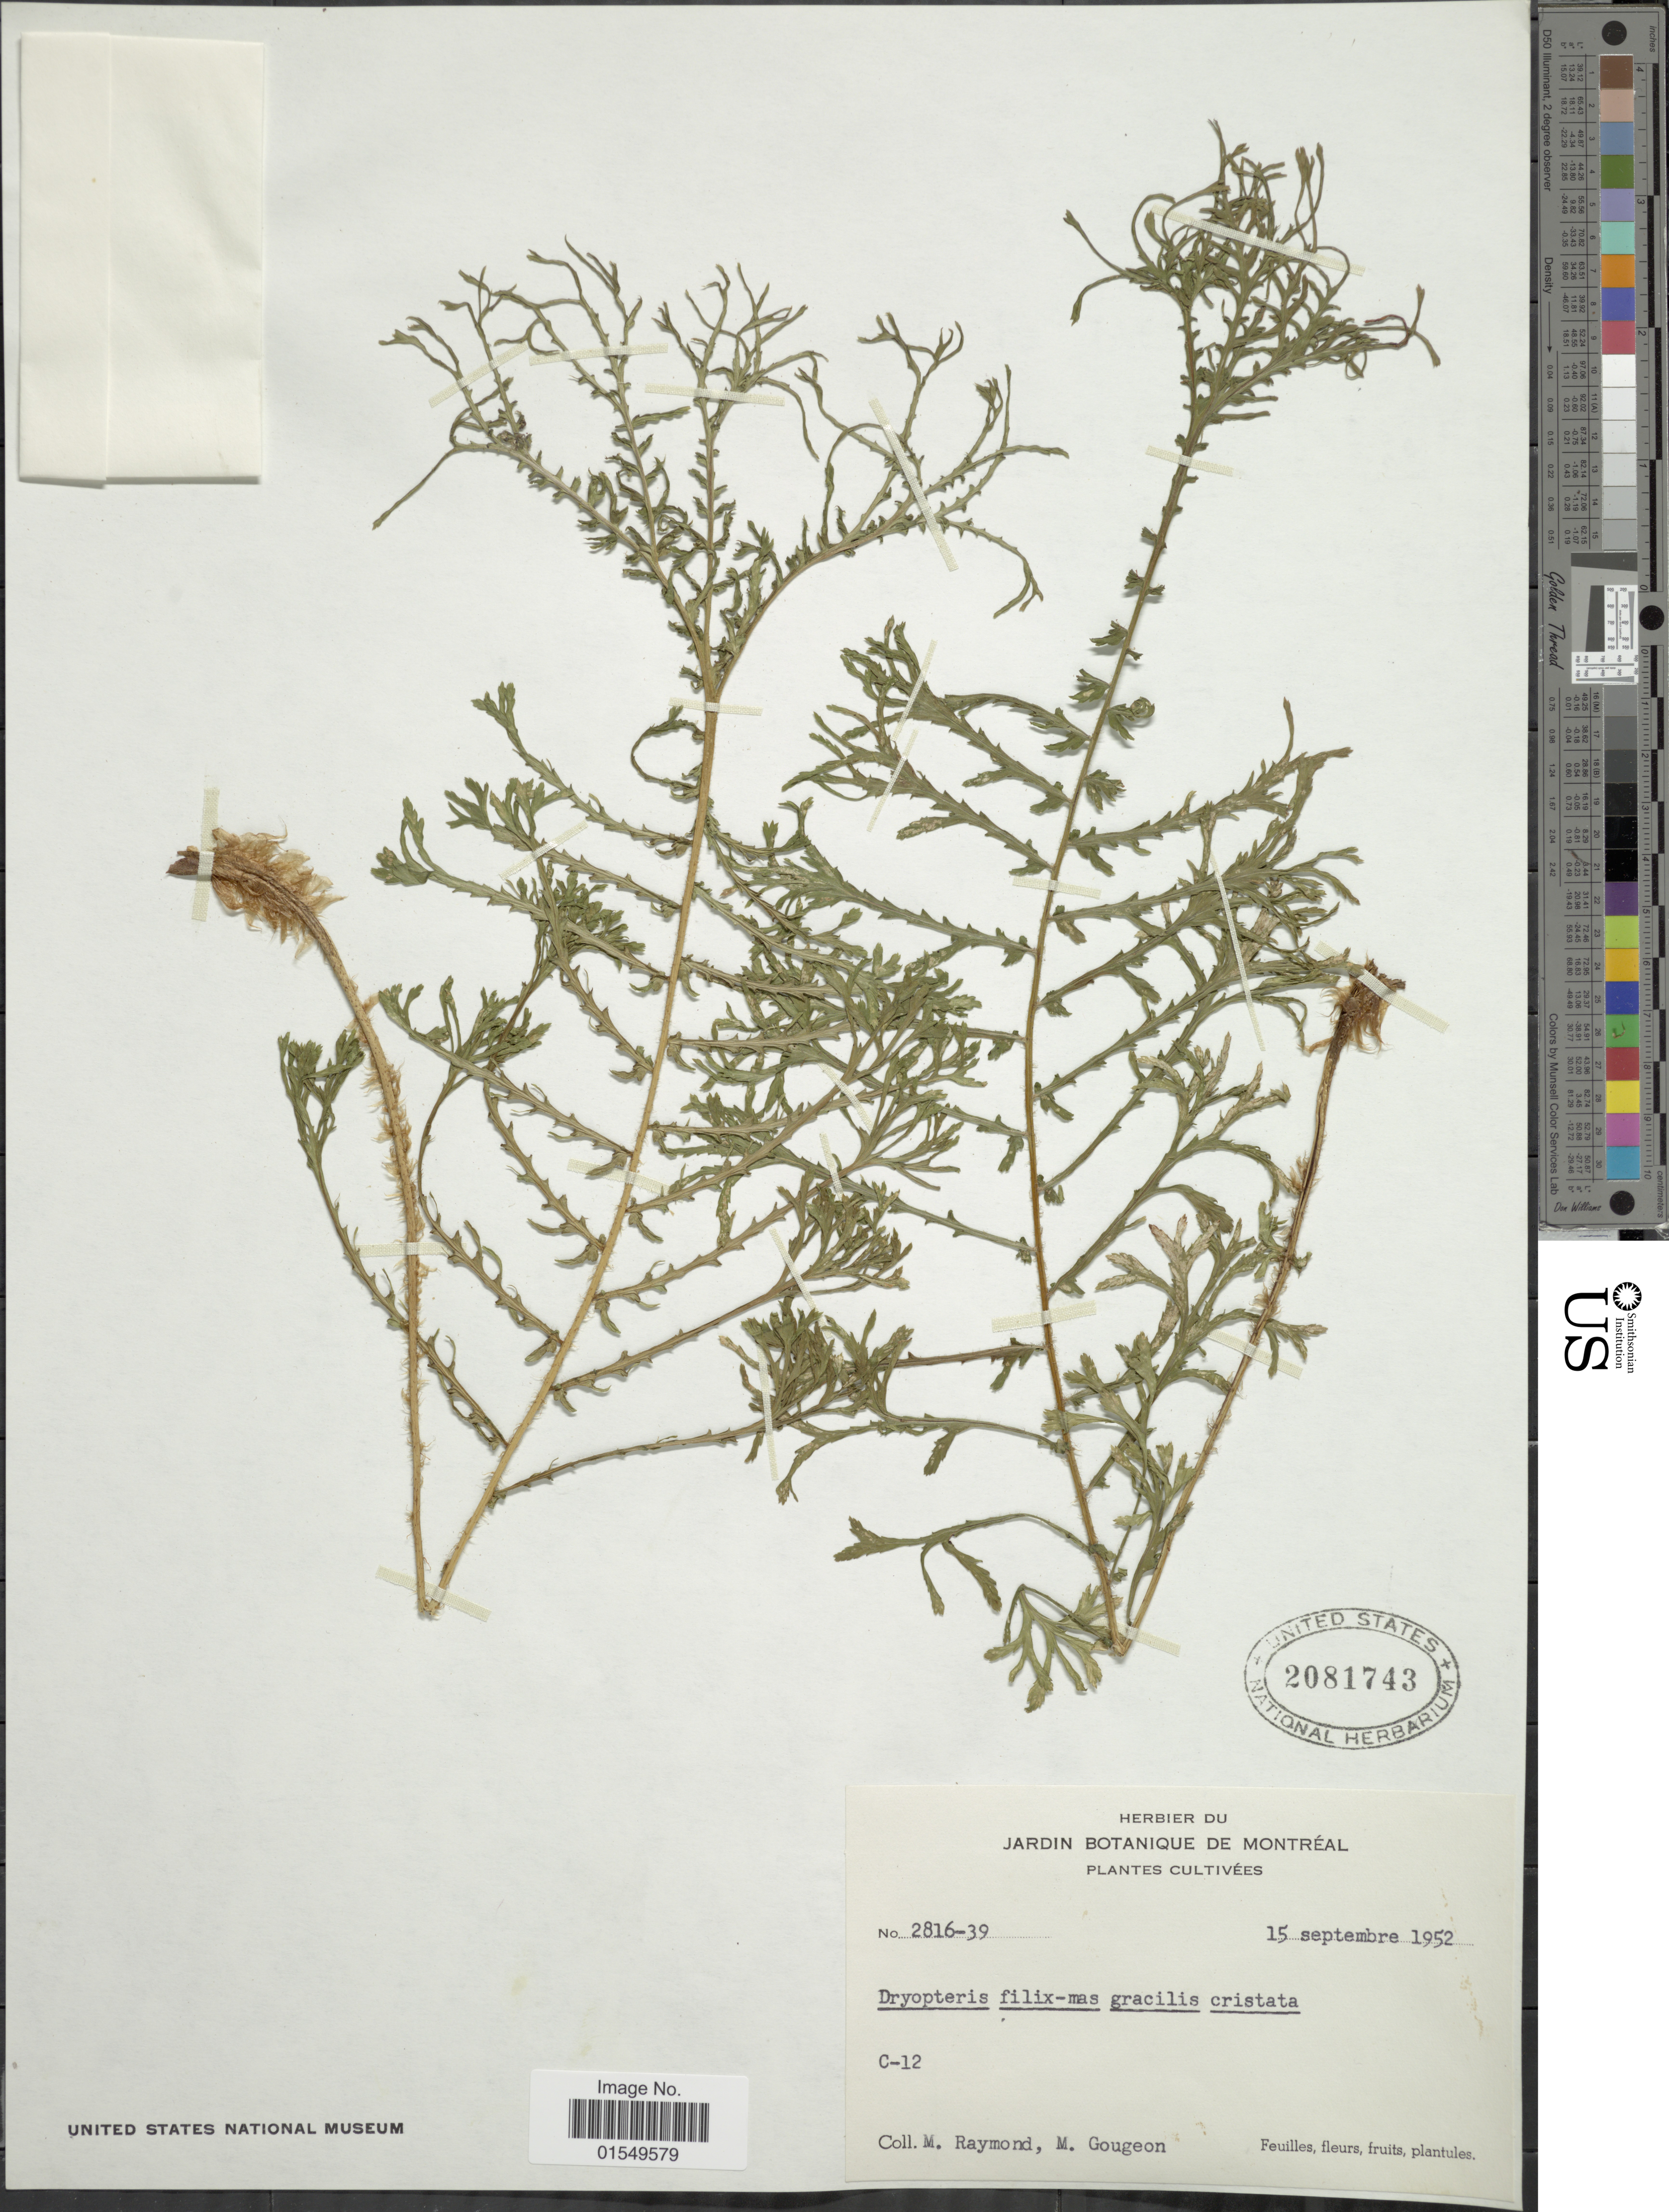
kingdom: Plantae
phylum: Tracheophyta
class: Polypodiopsida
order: Polypodiales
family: Dryopteridaceae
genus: Dryopteris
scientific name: Dryopteris filix-mas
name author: (L.) Schott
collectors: M. Raymond & M. Gougeon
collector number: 2816-39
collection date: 1952-09-15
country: Canada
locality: C-12 [unsure placement]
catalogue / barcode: US 2081743